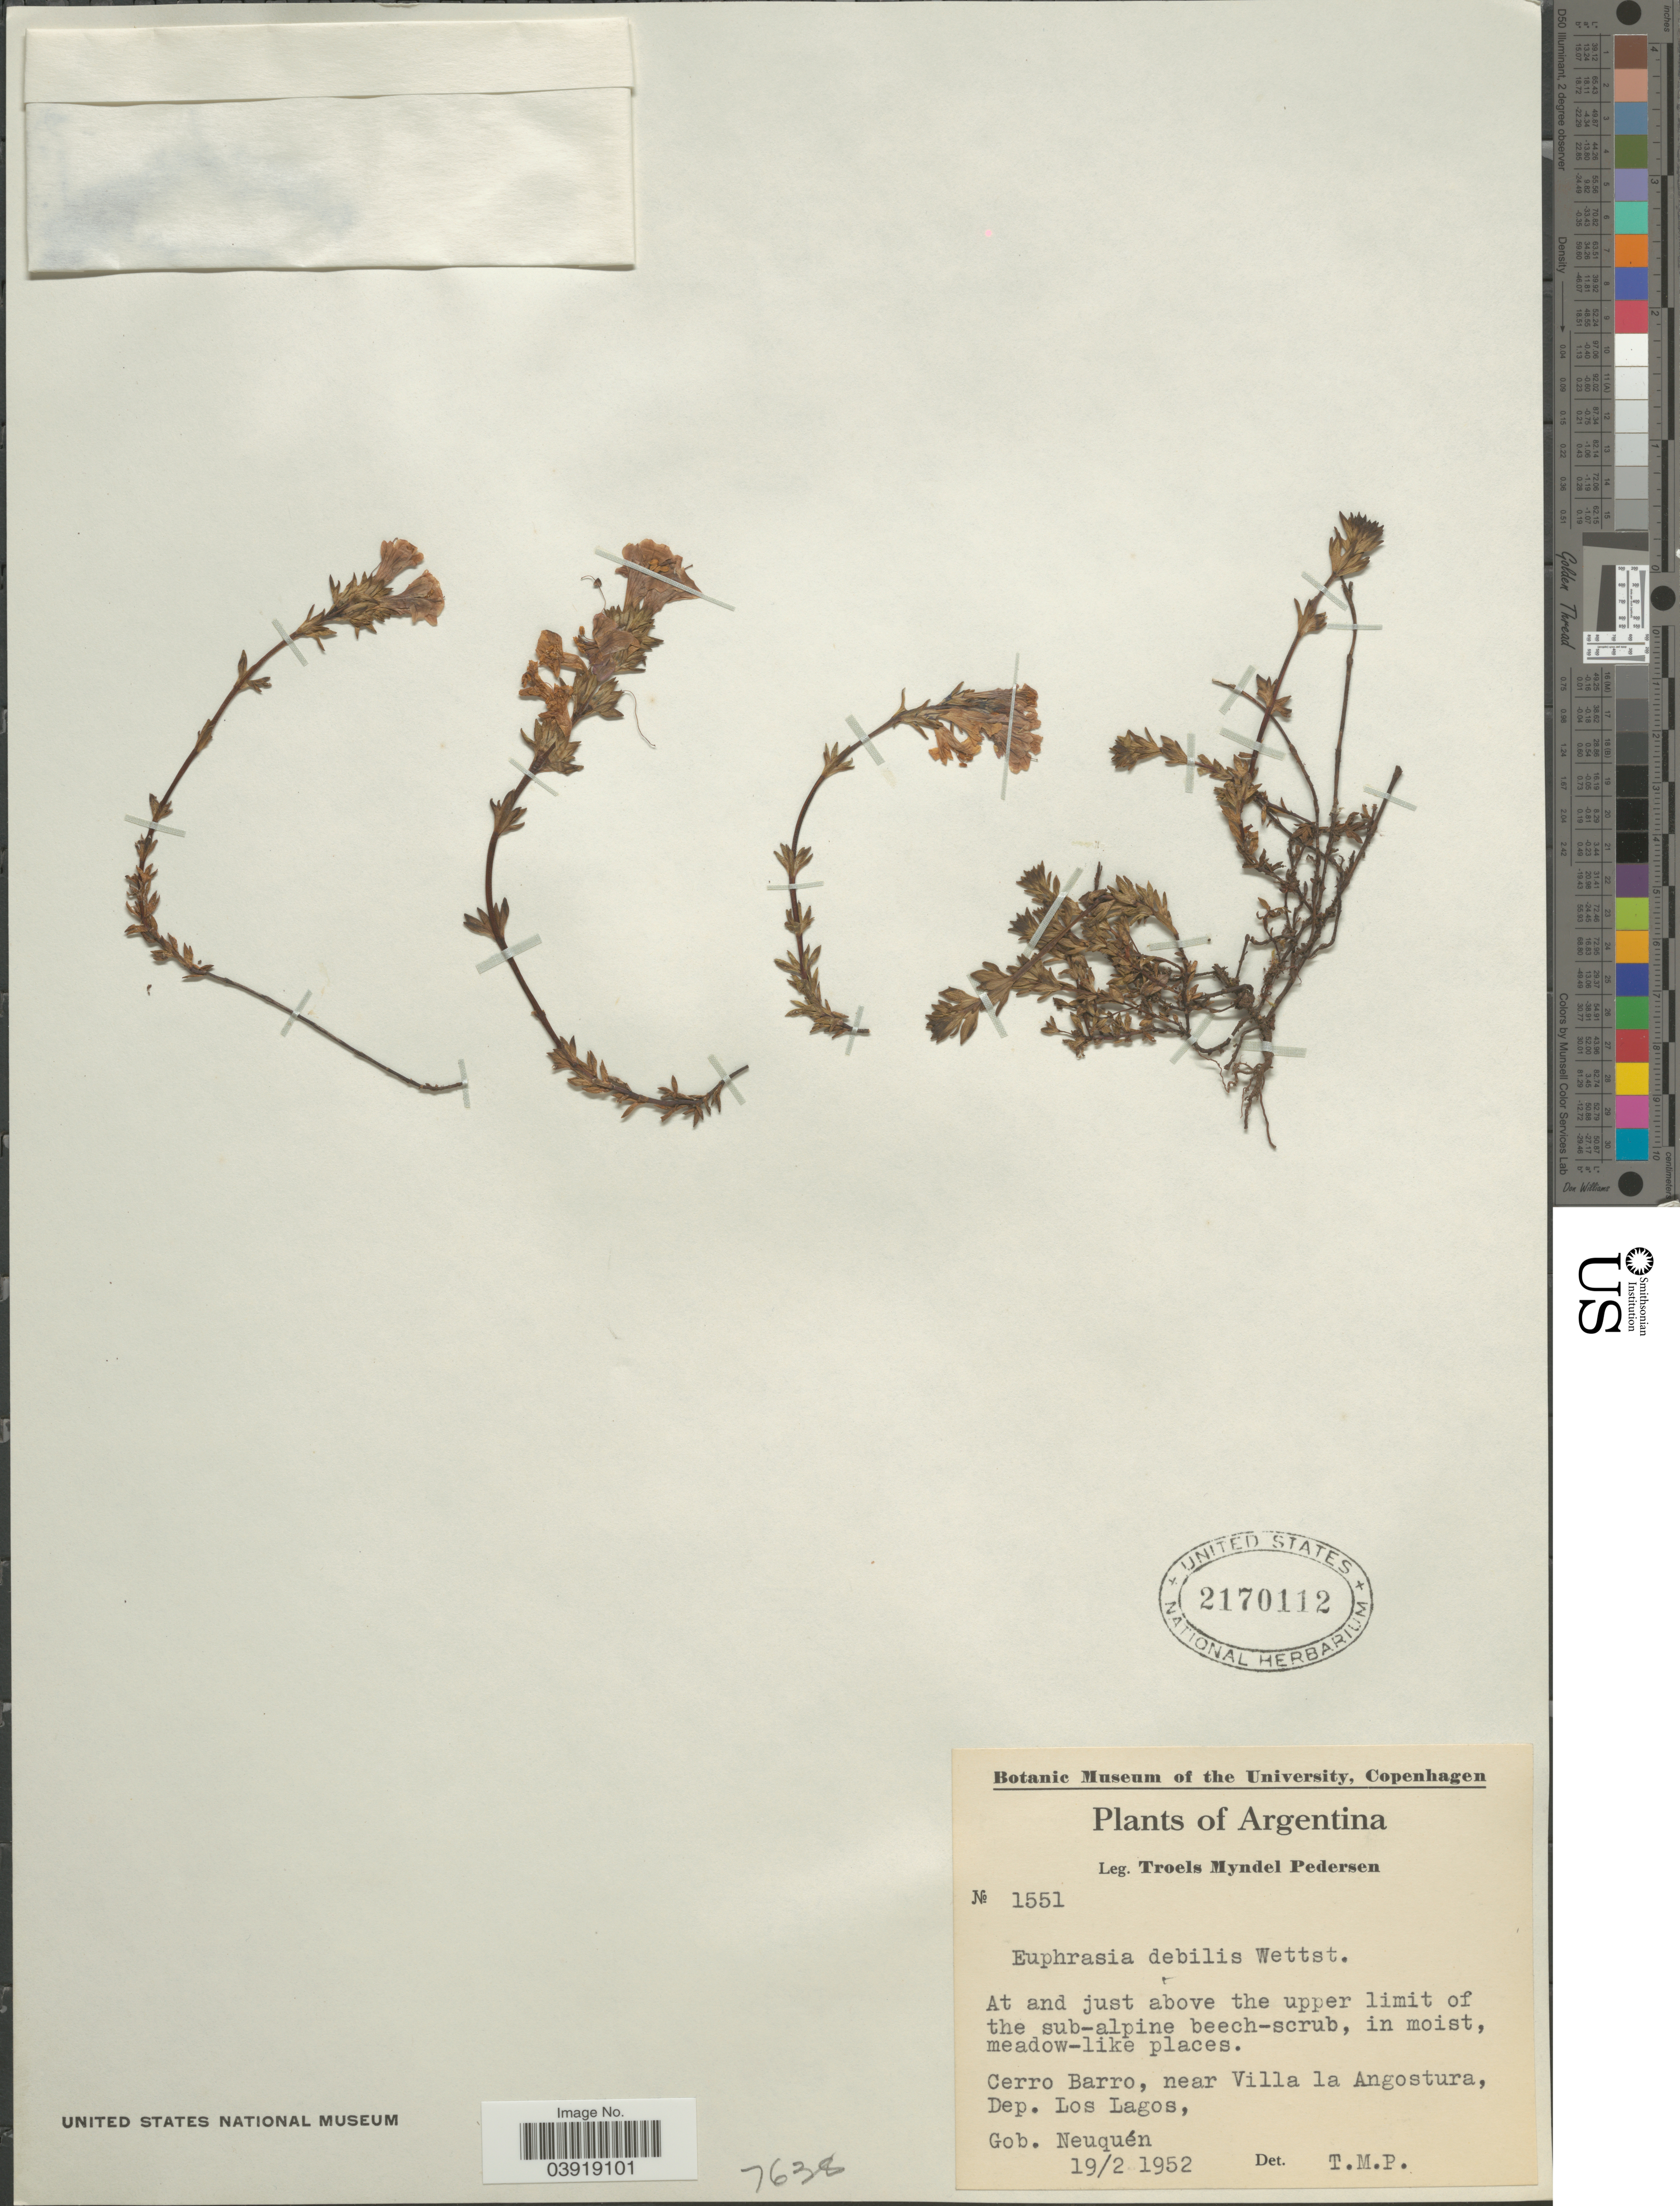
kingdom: Plantae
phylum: Tracheophyta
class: Magnoliopsida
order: Lamiales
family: Orobanchaceae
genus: Euphrasia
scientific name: Euphrasia debilis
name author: Wettst.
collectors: T. Pederson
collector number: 1551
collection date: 1952-02-19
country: Argentina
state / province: Neuquen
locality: At and just above the upper limit of the sub-alpine beech-scrub, in moist, meadow-like places. Cerro Barro, near Villa la Angostura, Dep. Los Lagos, Gob. Neuquén.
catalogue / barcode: US 2170112